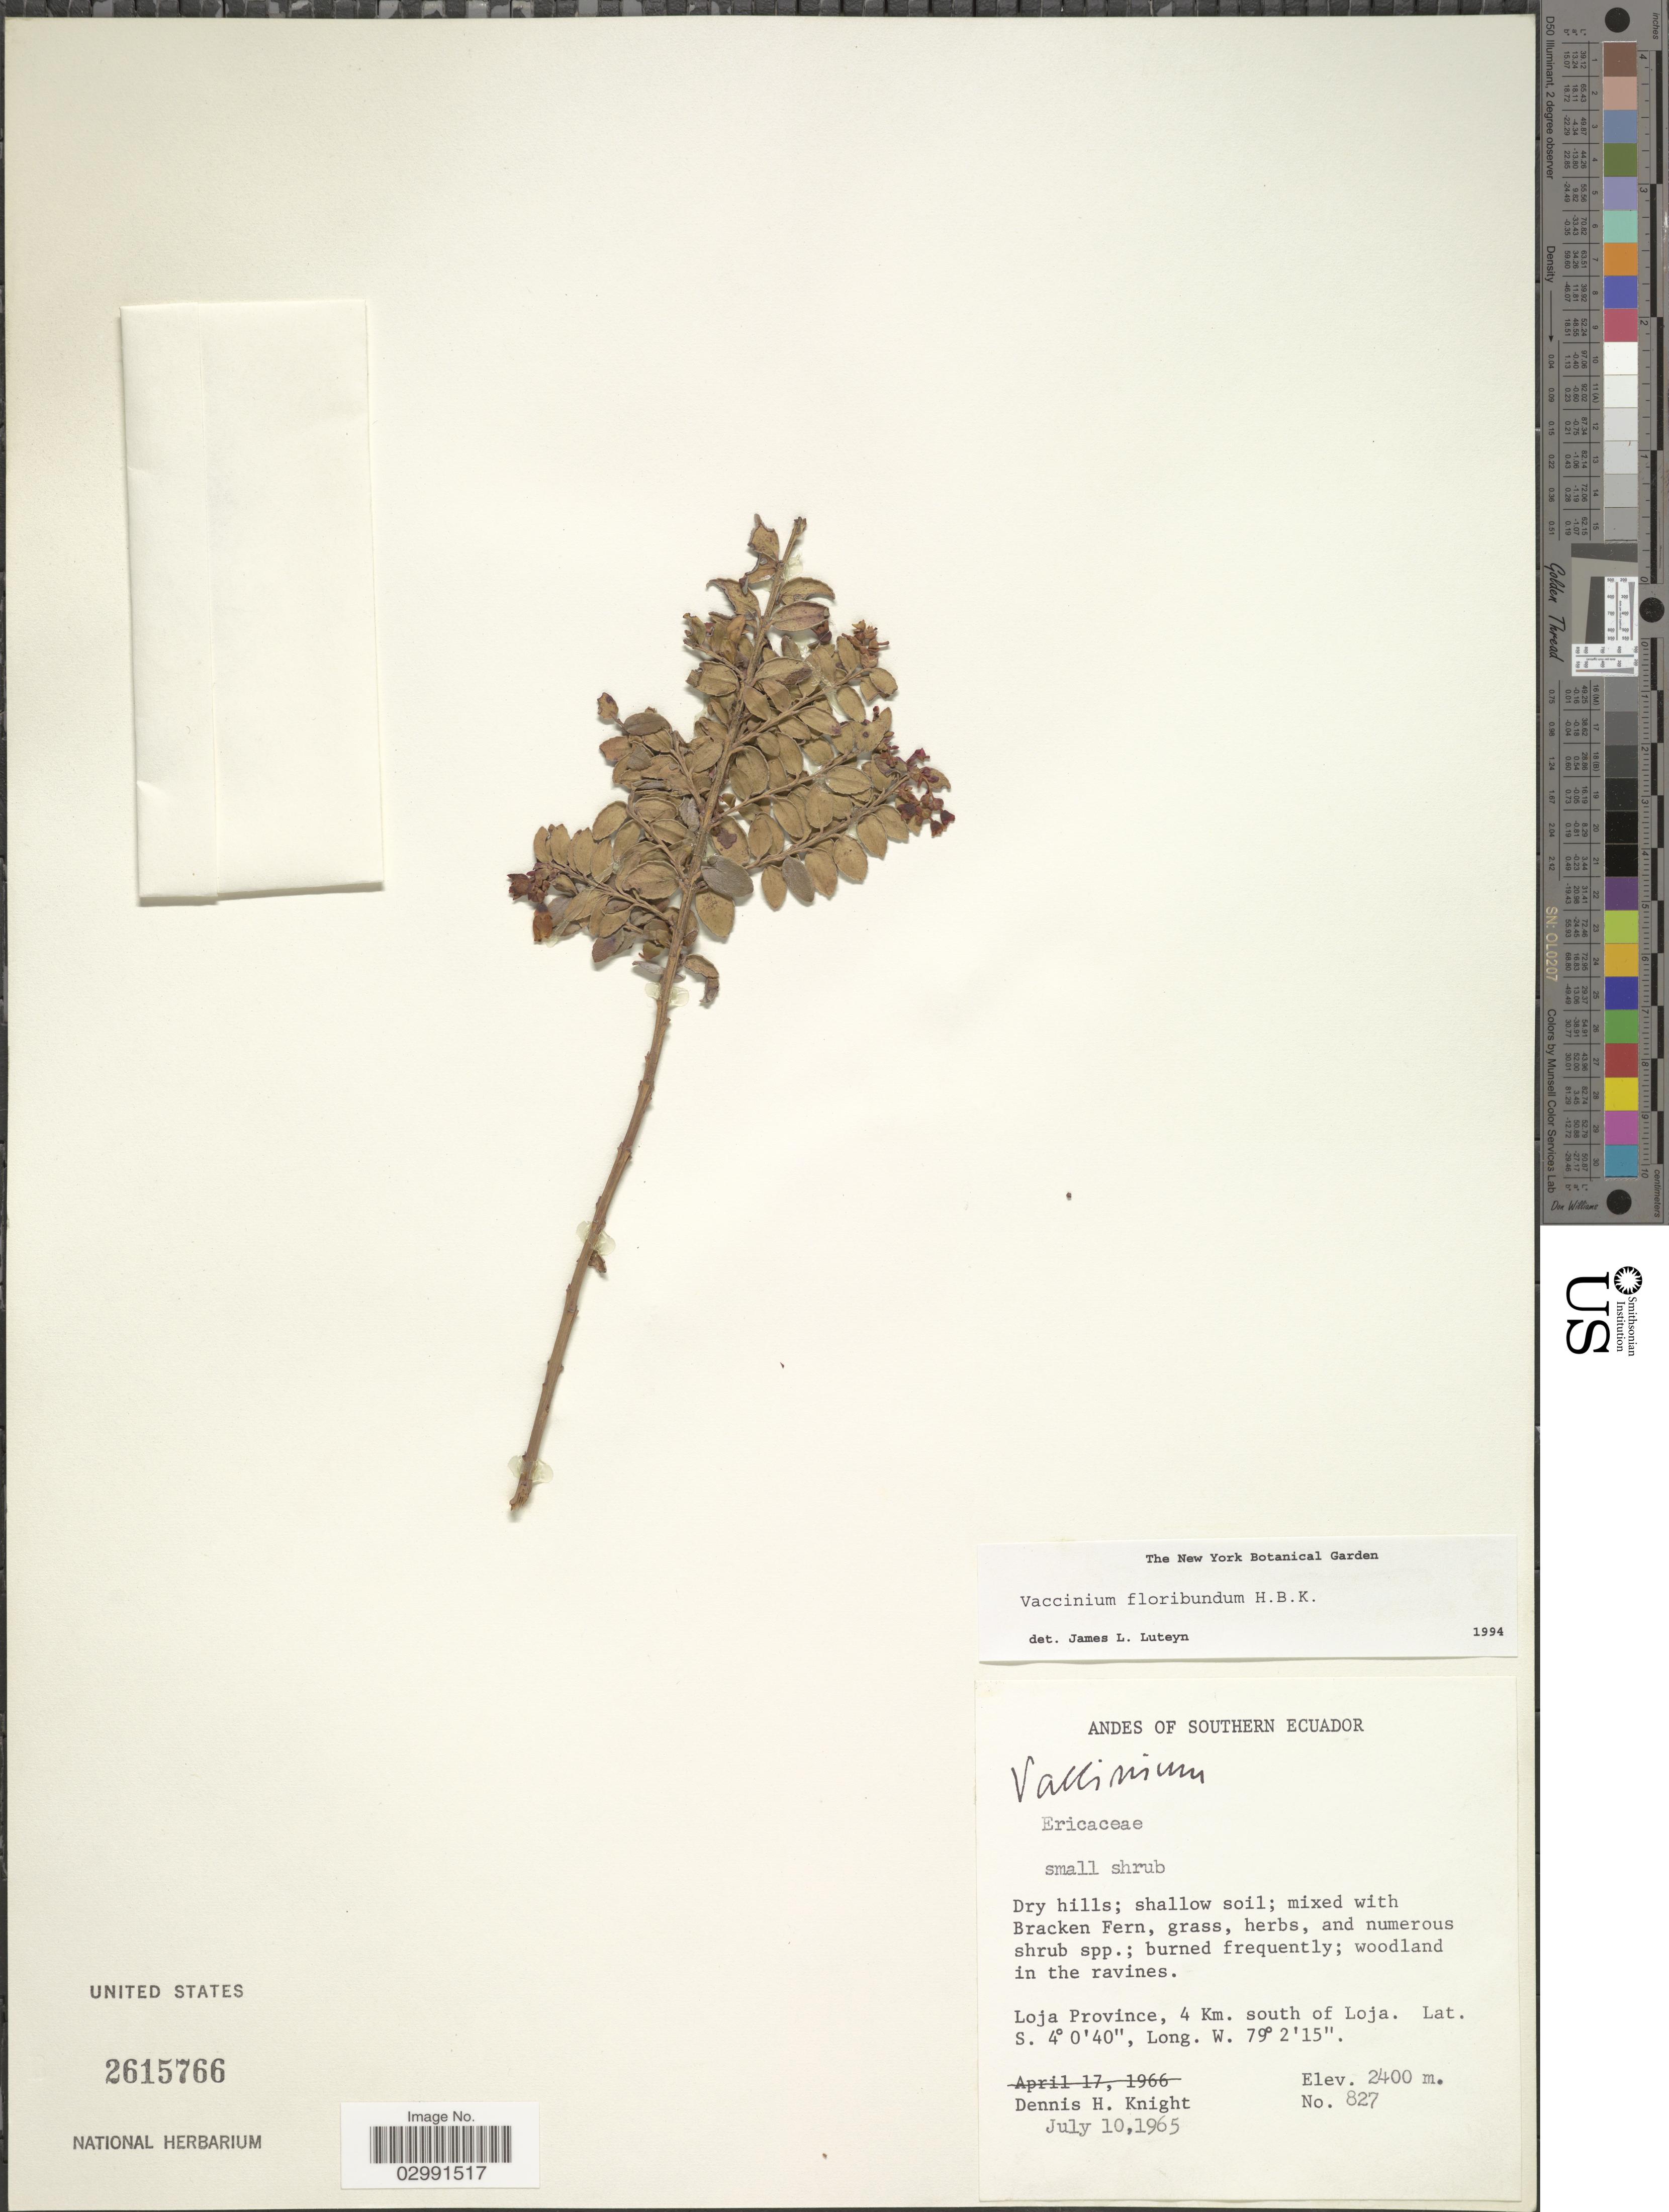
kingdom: Plantae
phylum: Tracheophyta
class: Magnoliopsida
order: Ericales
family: Ericaceae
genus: Vaccinium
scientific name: Vaccinium floribundum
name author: Kunth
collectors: D. Knight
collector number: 827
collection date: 1965-07-10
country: Ecuador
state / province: Loja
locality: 4 Km. south of Loja.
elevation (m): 2400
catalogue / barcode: US 2615766